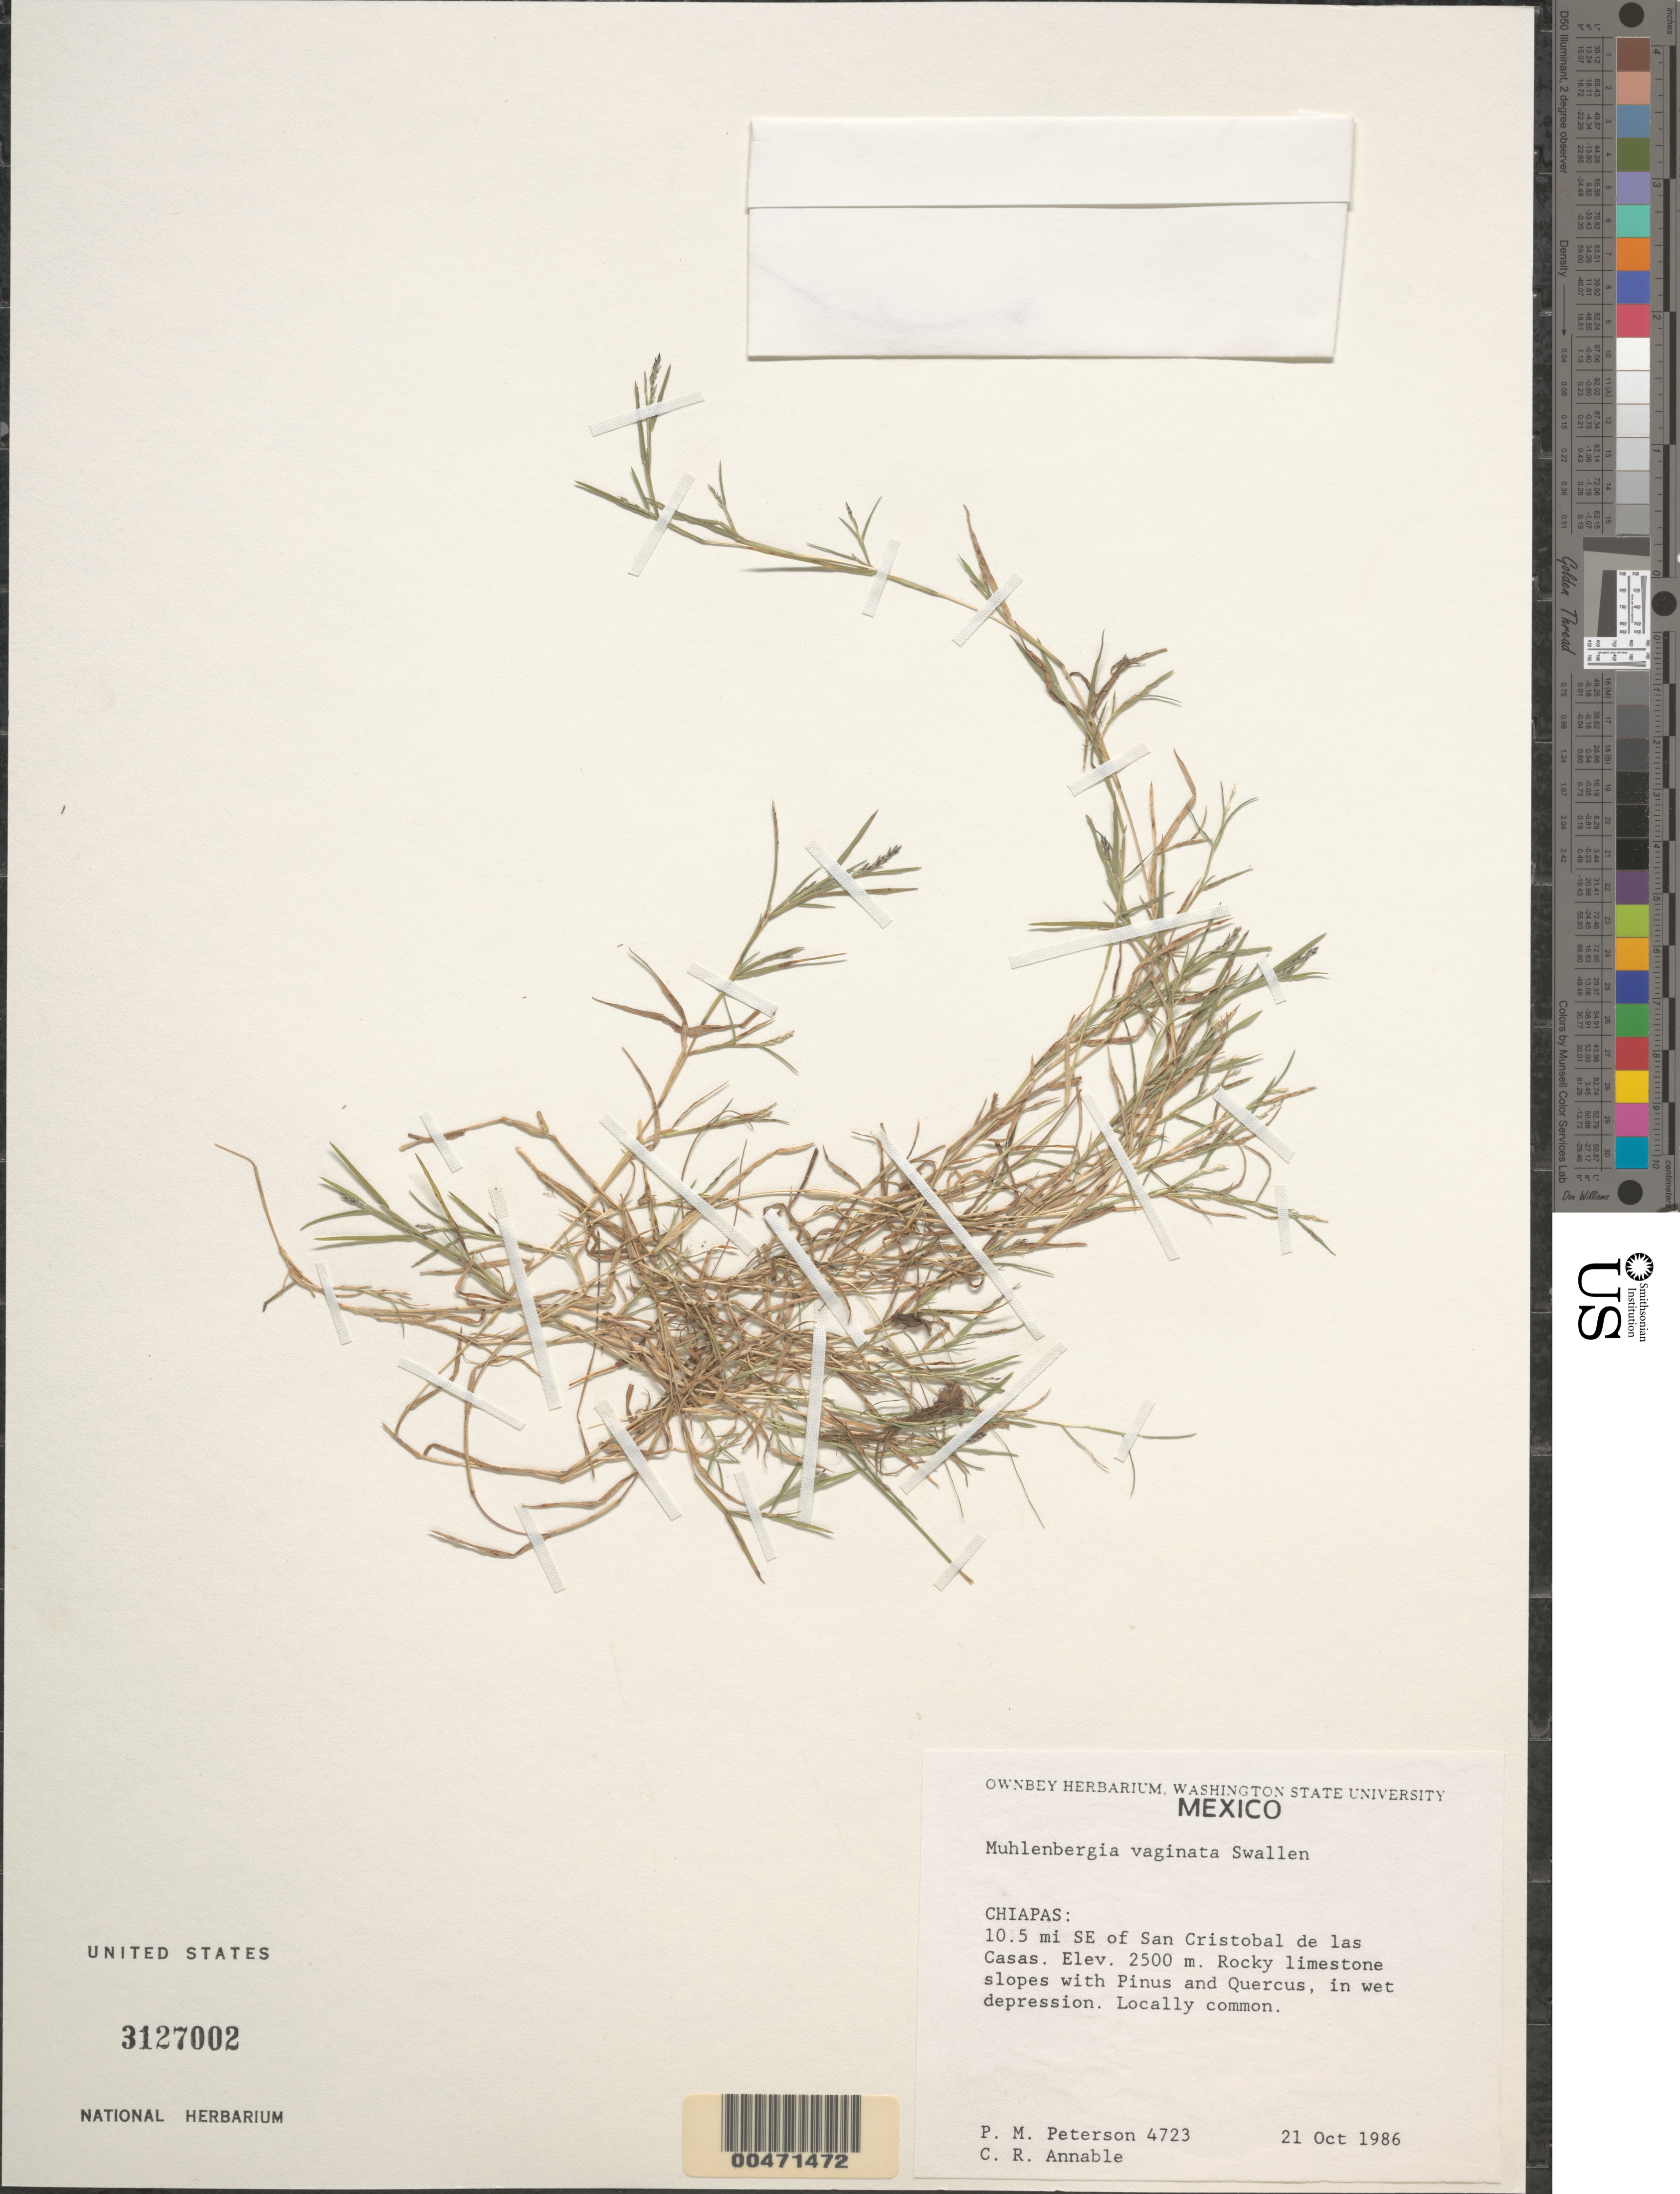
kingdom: Plantae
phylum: Tracheophyta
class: Liliopsida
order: Poales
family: Poaceae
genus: Muhlenbergia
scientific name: Muhlenbergia vaginata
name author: Swallen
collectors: P. M. Peterson & C. R. Annable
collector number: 04723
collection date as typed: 21 Oct 1986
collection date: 1986-10-21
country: Mexico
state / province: Chiapas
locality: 10.5 miles SE of San Cristobal de las Casas.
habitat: Rocky limestone slopes with Pinus and Quercus.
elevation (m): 2500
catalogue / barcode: US 3127002